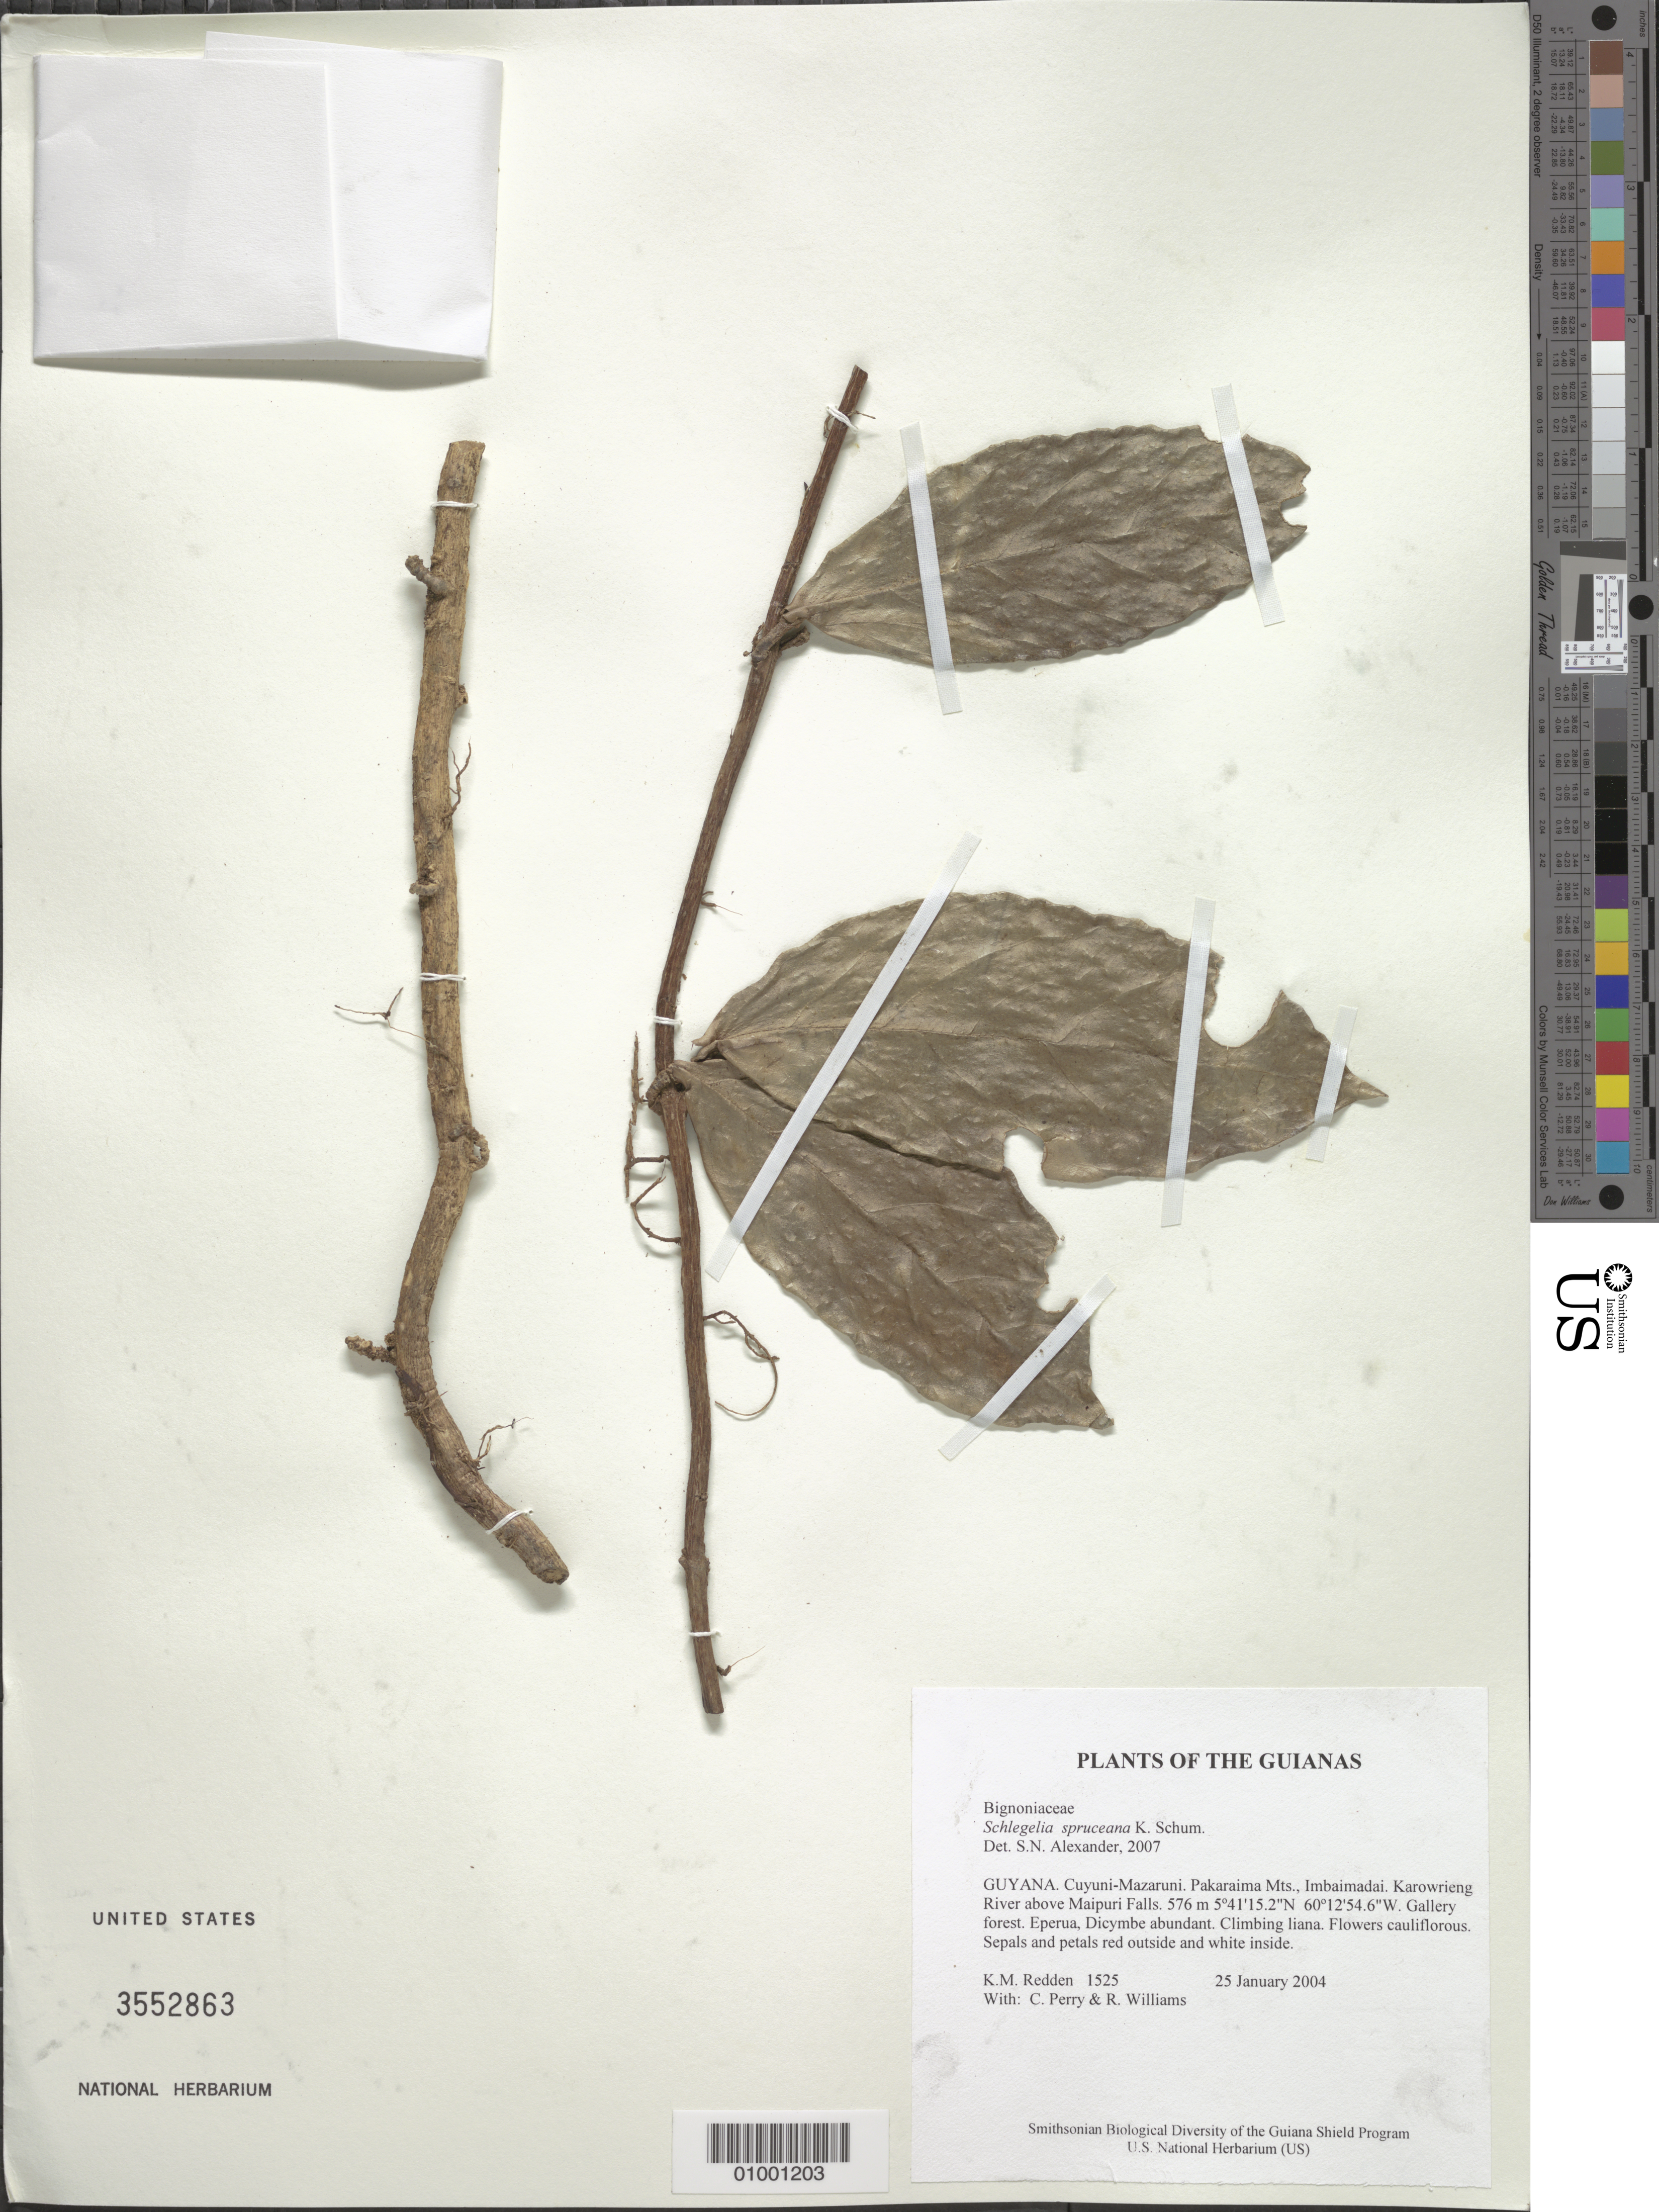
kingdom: Plantae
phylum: Tracheophyta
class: Magnoliopsida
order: Lamiales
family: Schlegeliaceae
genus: Schlegelia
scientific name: Schlegelia spruceana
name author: Bureau & K. Schum.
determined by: Alexander, S. N.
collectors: K. M. Redden, C. Perry & R. Williams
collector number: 1525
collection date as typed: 25 January 2004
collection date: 2004-01-25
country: Guyana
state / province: Cuyuni-Mazaruni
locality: Pakaraima Mts., Imbaimadai. Karowrieng River above Maipuri Falls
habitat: Gallery forest. Eperua, Dicymbe abundant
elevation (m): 576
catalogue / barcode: US 3552863